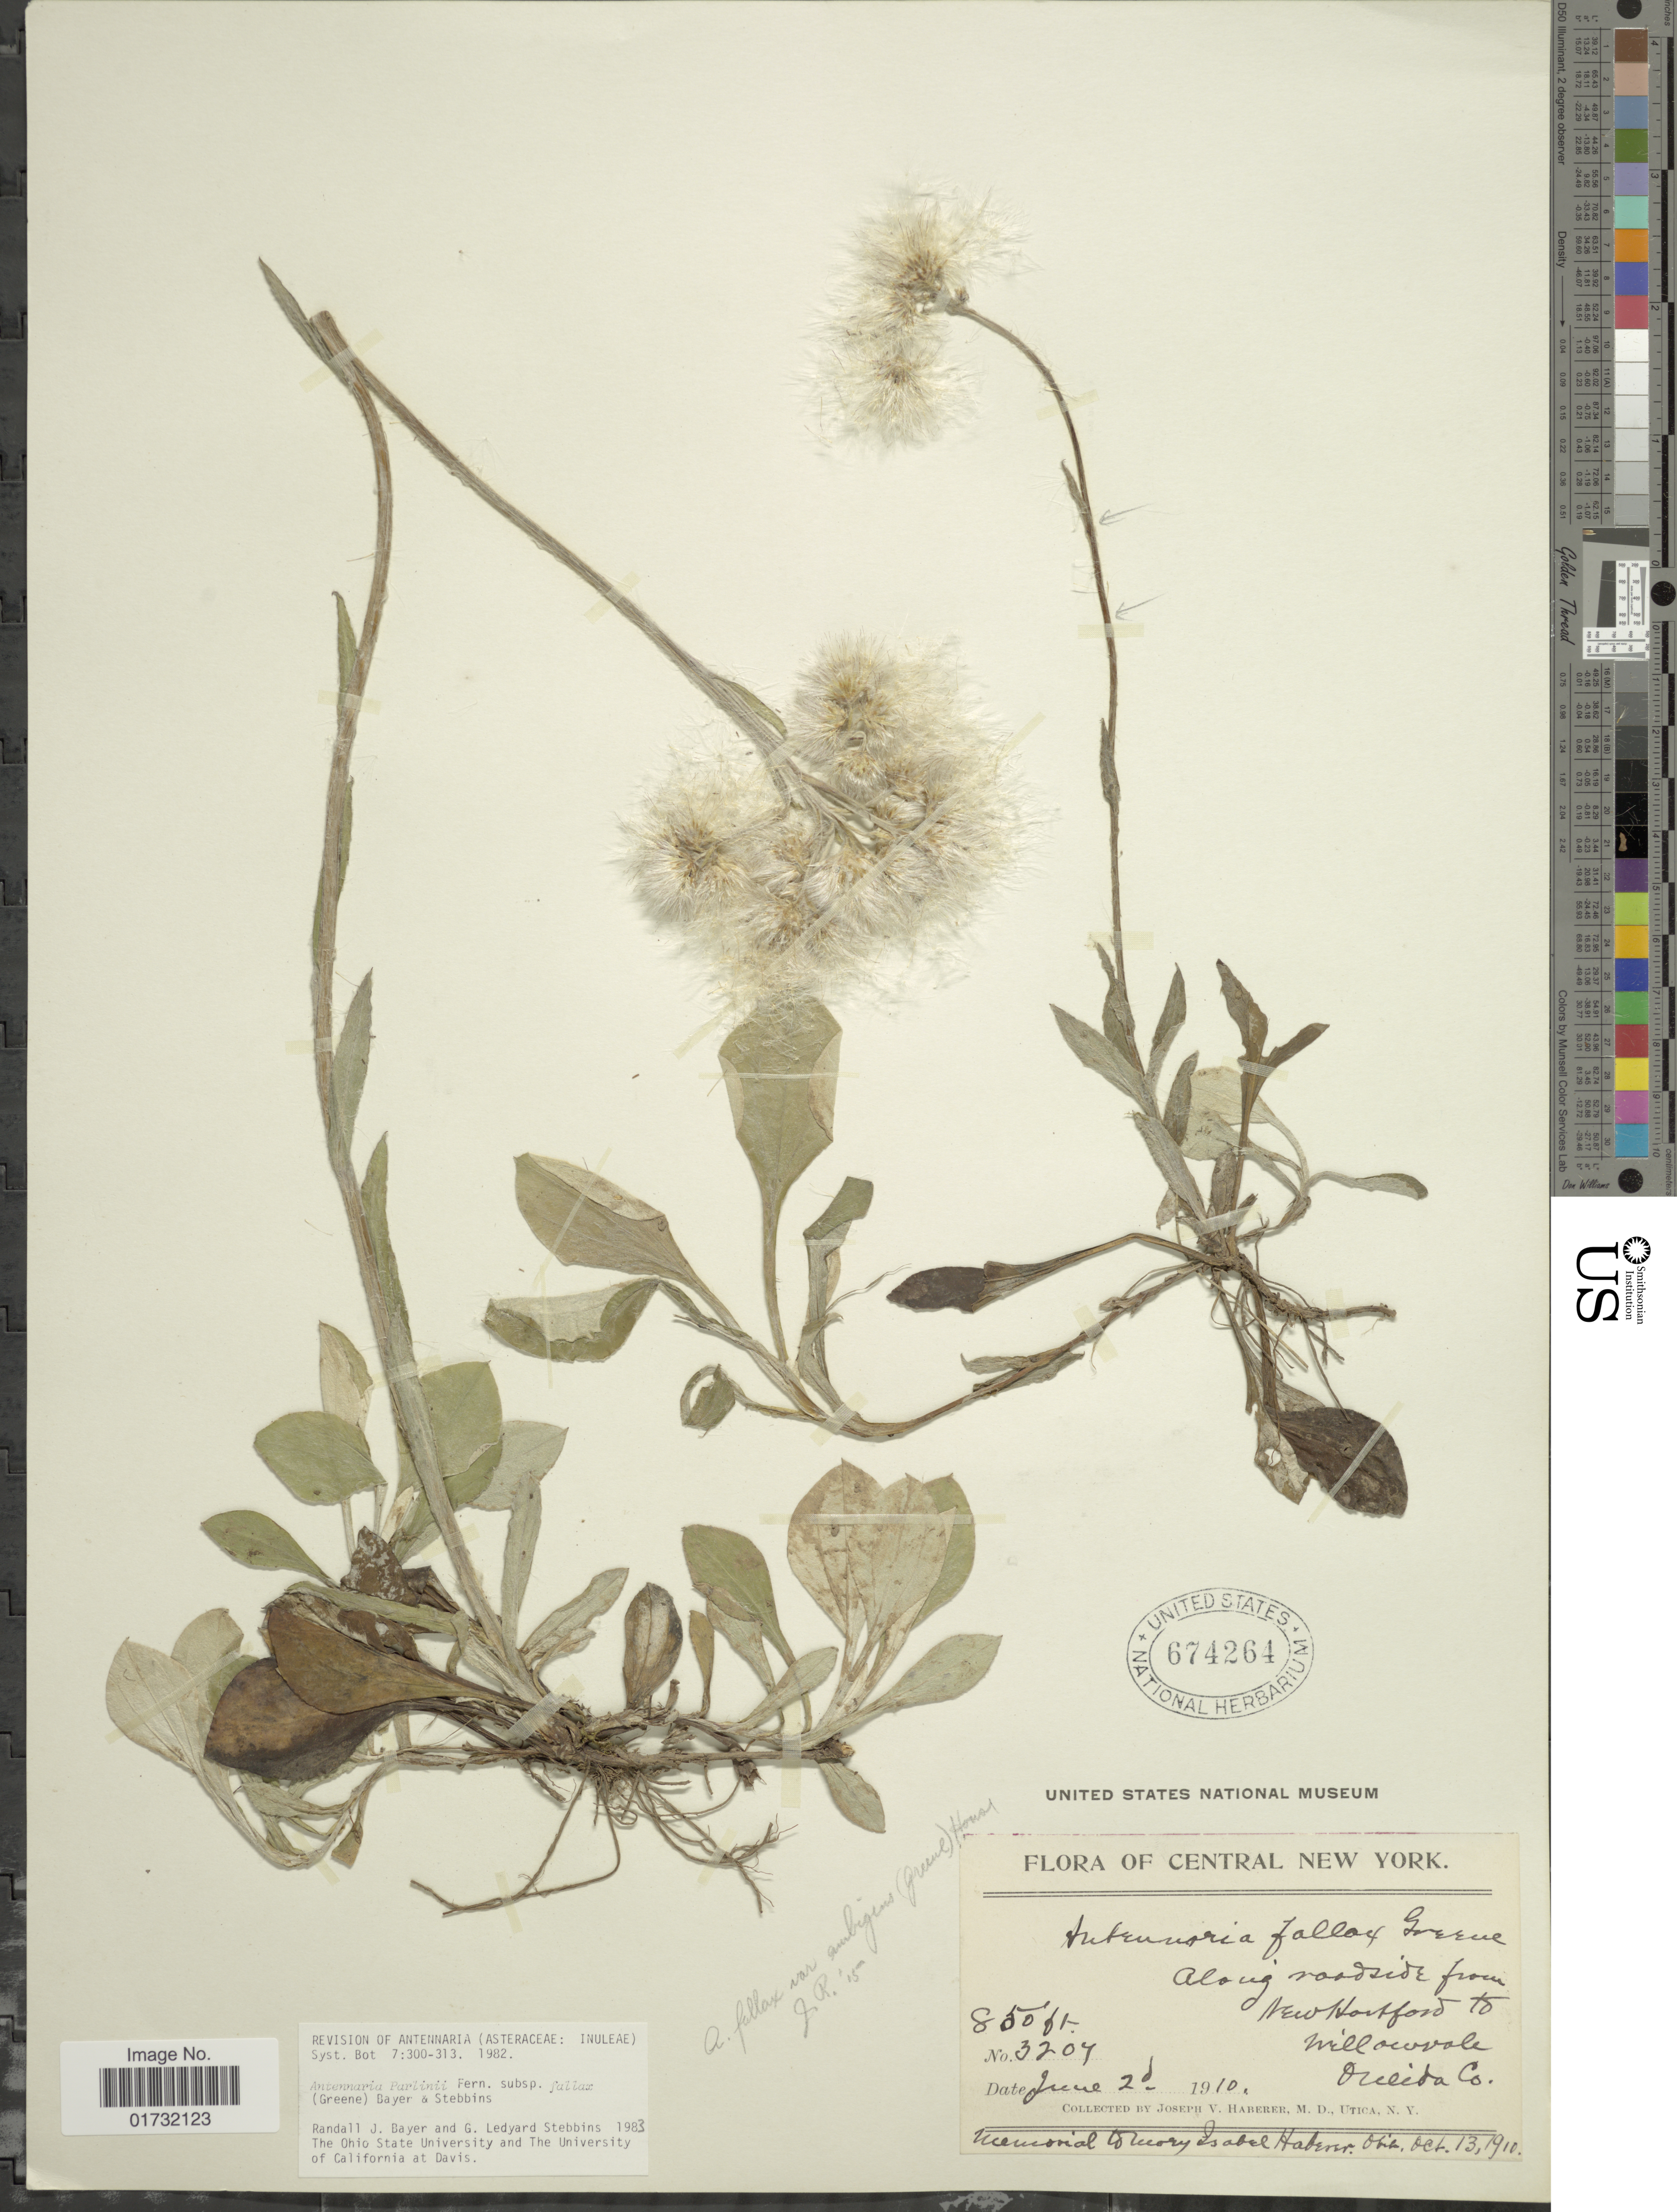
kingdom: Plantae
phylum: Tracheophyta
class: Magnoliopsida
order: Asterales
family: Asteraceae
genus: Antennaria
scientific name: Antennaria parlinii subsp. fallax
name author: (Greene) R.J. Bayer & Stebbins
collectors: J. V. Haberer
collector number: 3204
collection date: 1910-06-02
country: United States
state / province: New York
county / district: Oneida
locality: Central new York. Along roadside from New Hartford to Willowvale. Oneida Co.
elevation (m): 259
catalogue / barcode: US 674264